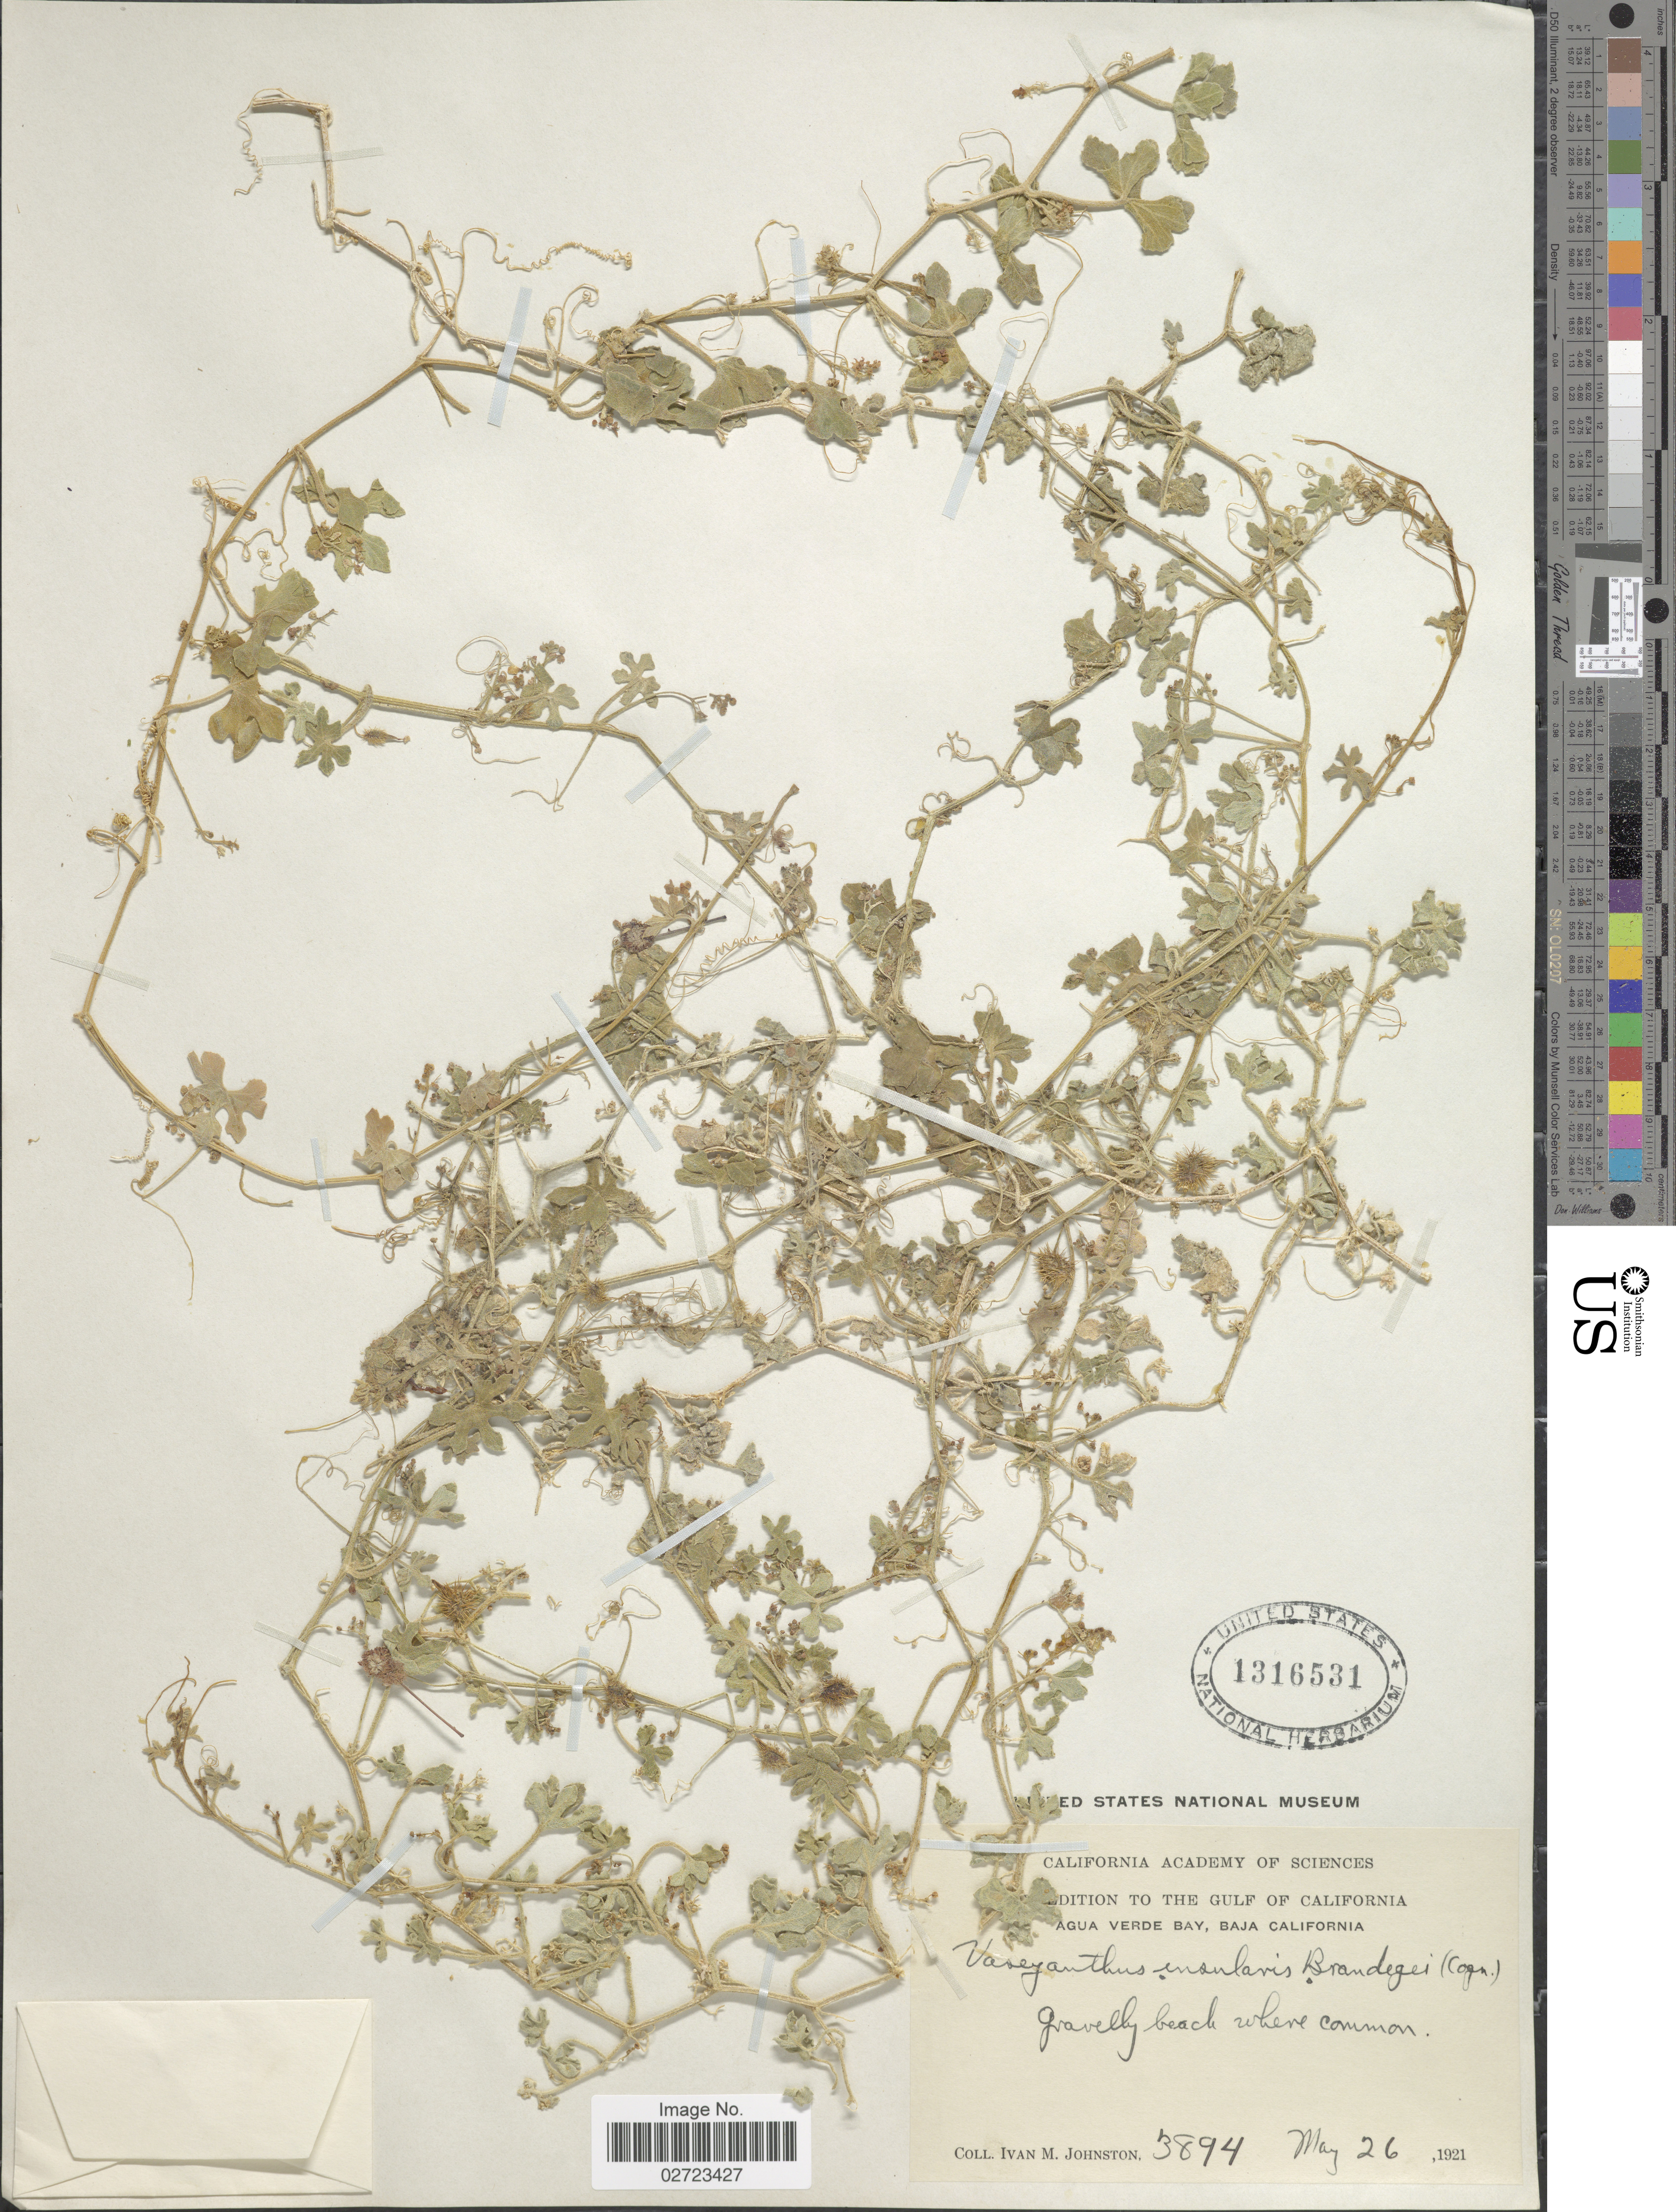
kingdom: Plantae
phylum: Tracheophyta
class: Magnoliopsida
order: Cucurbitales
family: Cucurbitaceae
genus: Echinopepon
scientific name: Echinopepon insularis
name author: S. Watson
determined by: Strong, Mark T., (BOT), Smithsonian Institution - National Museum of Natural History (UNITED STATES)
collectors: I.M. Johnston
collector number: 3894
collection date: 1921-05-26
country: Mexico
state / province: Baja California Sur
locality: The Gulf of California, Agua Verde Bay, Baja California.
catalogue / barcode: US 1316531